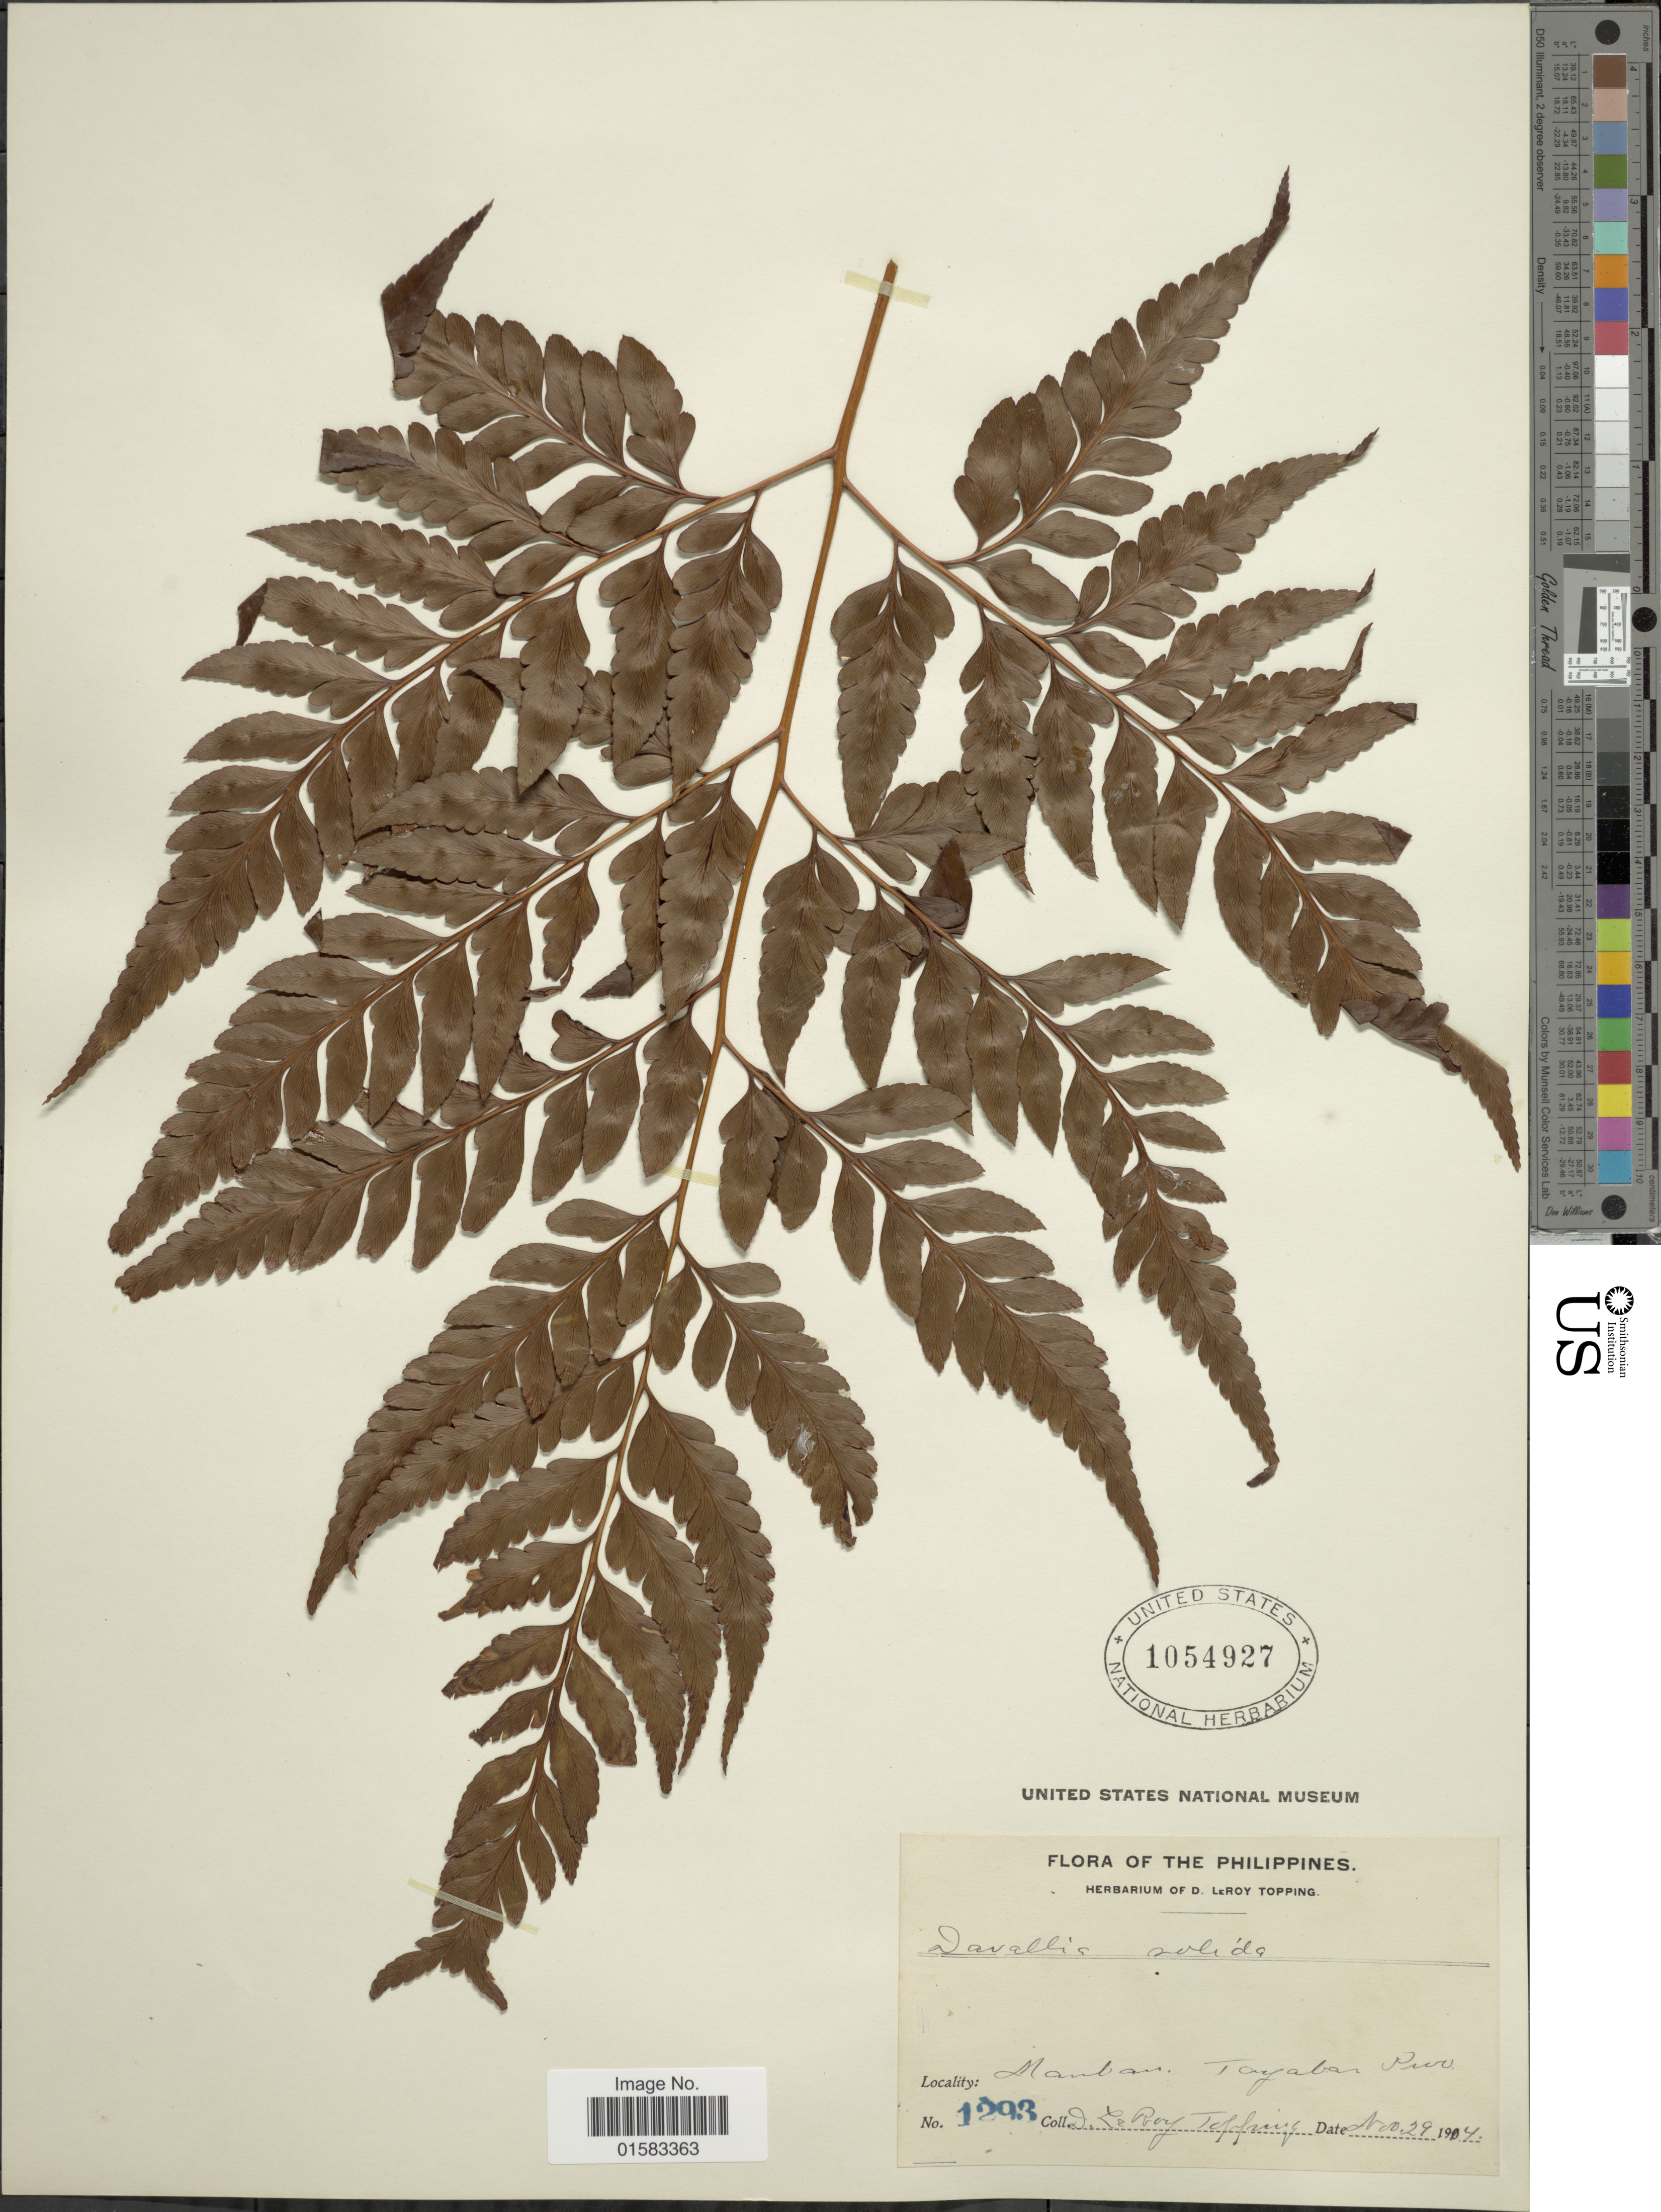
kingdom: Plantae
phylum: Tracheophyta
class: Polypodiopsida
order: Polypodiales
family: Davalliaceae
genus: Davallia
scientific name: Davallia solida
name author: (G. Forst.) Sw.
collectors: D. L. Topping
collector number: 1293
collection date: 1904-11-29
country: Philippines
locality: Manban, Tayabas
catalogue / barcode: US 1054927